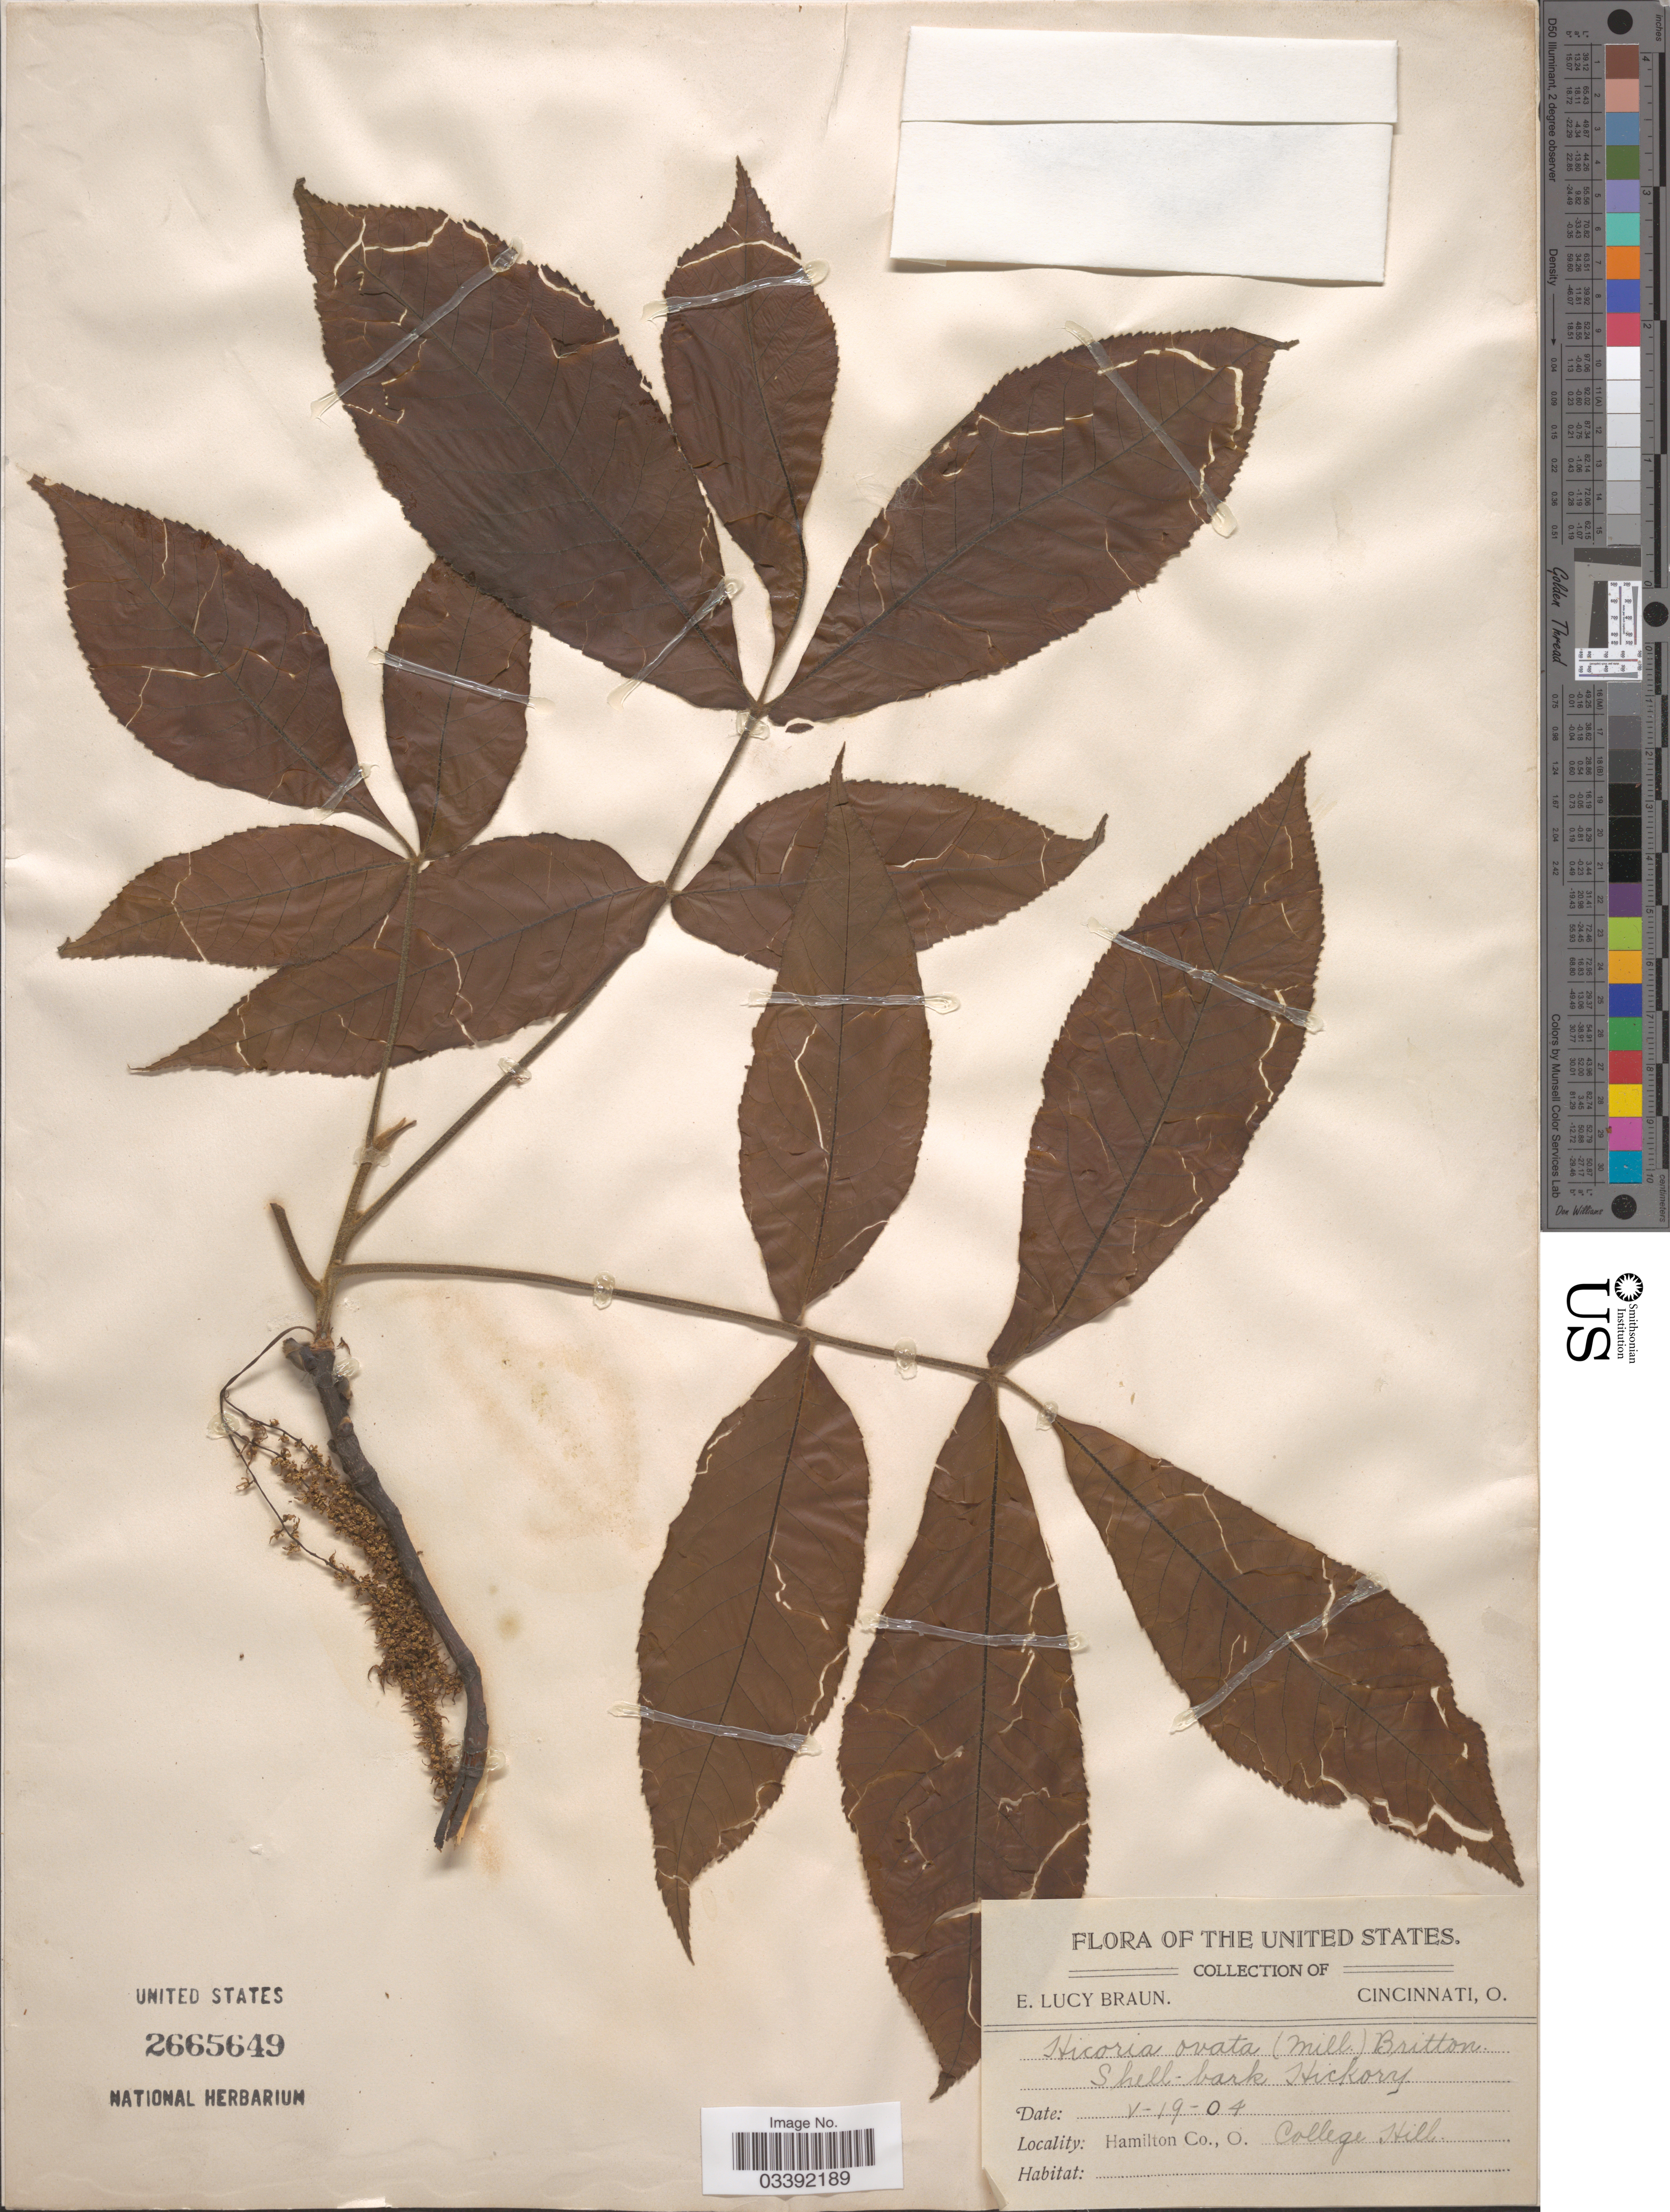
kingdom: Plantae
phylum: Tracheophyta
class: Magnoliopsida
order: Fagales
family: Juglandaceae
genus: Carya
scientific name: Carya ovata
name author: (Mill.) K. Koch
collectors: E. L. Braun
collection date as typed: Transcribed d/m/y: 19/5/4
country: United States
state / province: Ohio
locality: Hamilton Co. College Hill.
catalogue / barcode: US 2665649